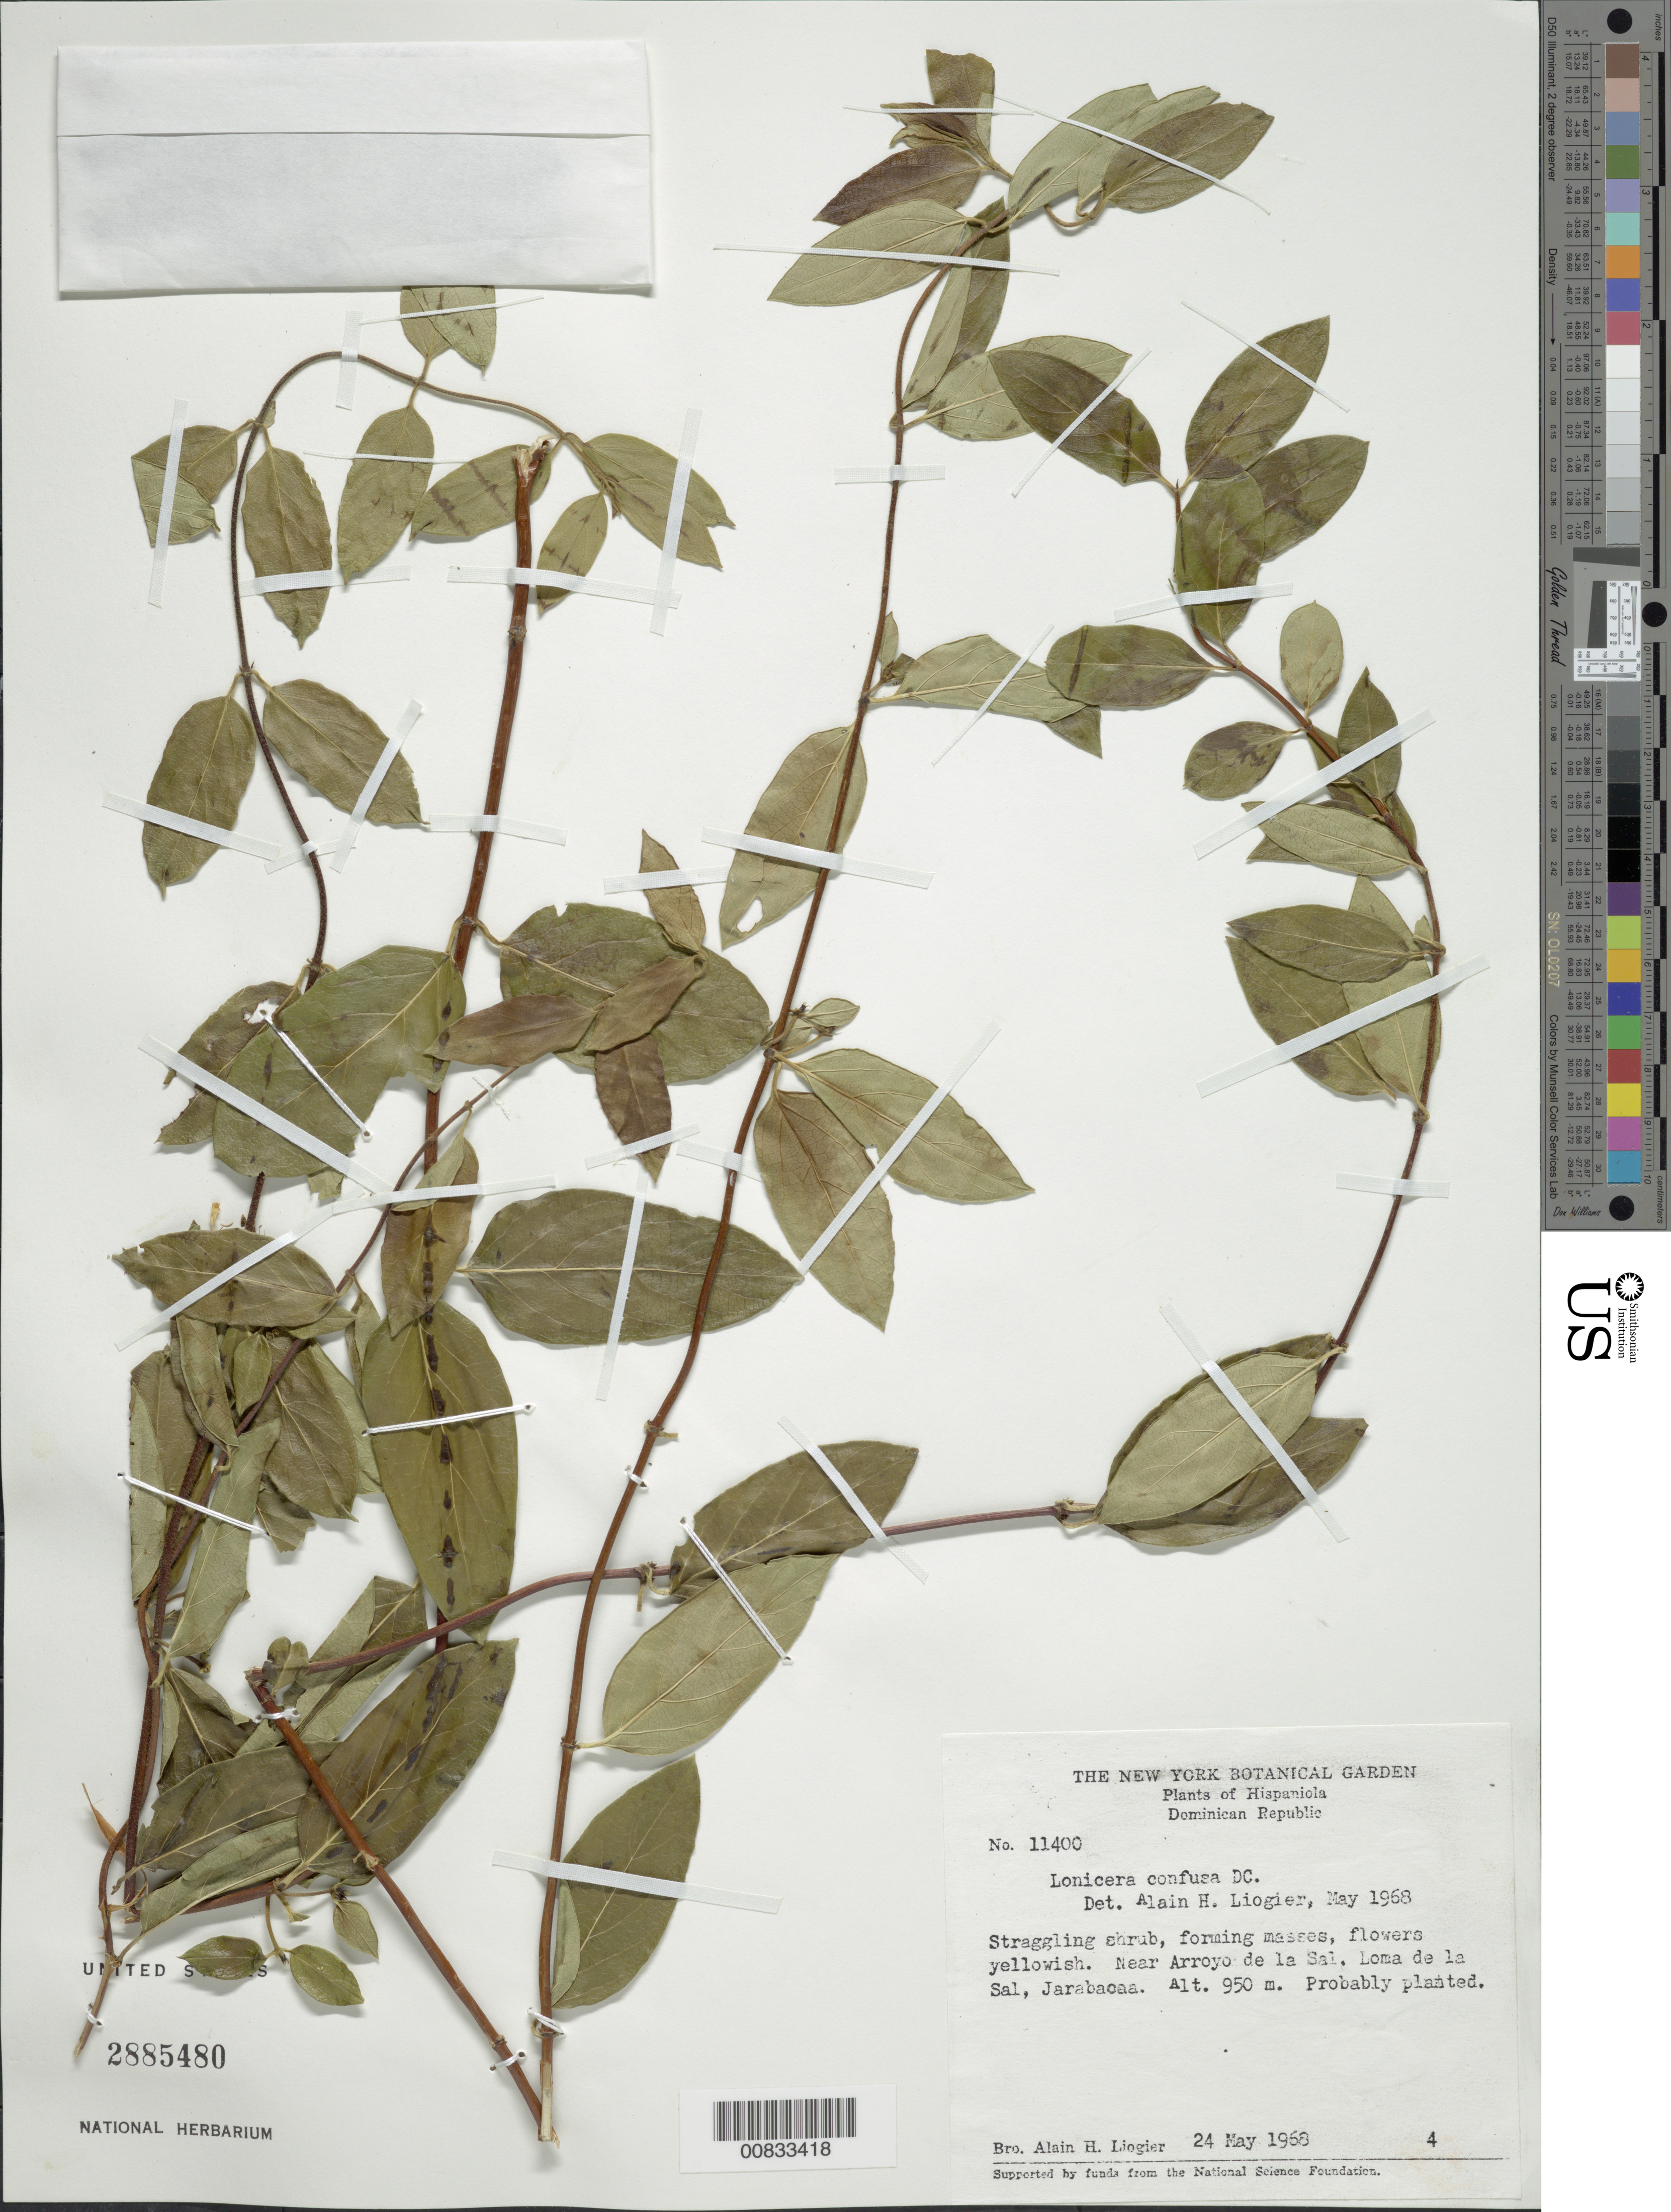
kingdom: Plantae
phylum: Tracheophyta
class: Magnoliopsida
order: Dipsacales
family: Caprifoliaceae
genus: Lonicera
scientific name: Lonicera confusa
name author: DC.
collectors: A. H. Liogier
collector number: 11400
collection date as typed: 24 May 1968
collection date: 1968-05-24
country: Dominican Republic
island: Hispaniola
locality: Near Arroyo de la Sal, Loma de la Sal, Jarabacoa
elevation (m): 950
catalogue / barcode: US 2885480